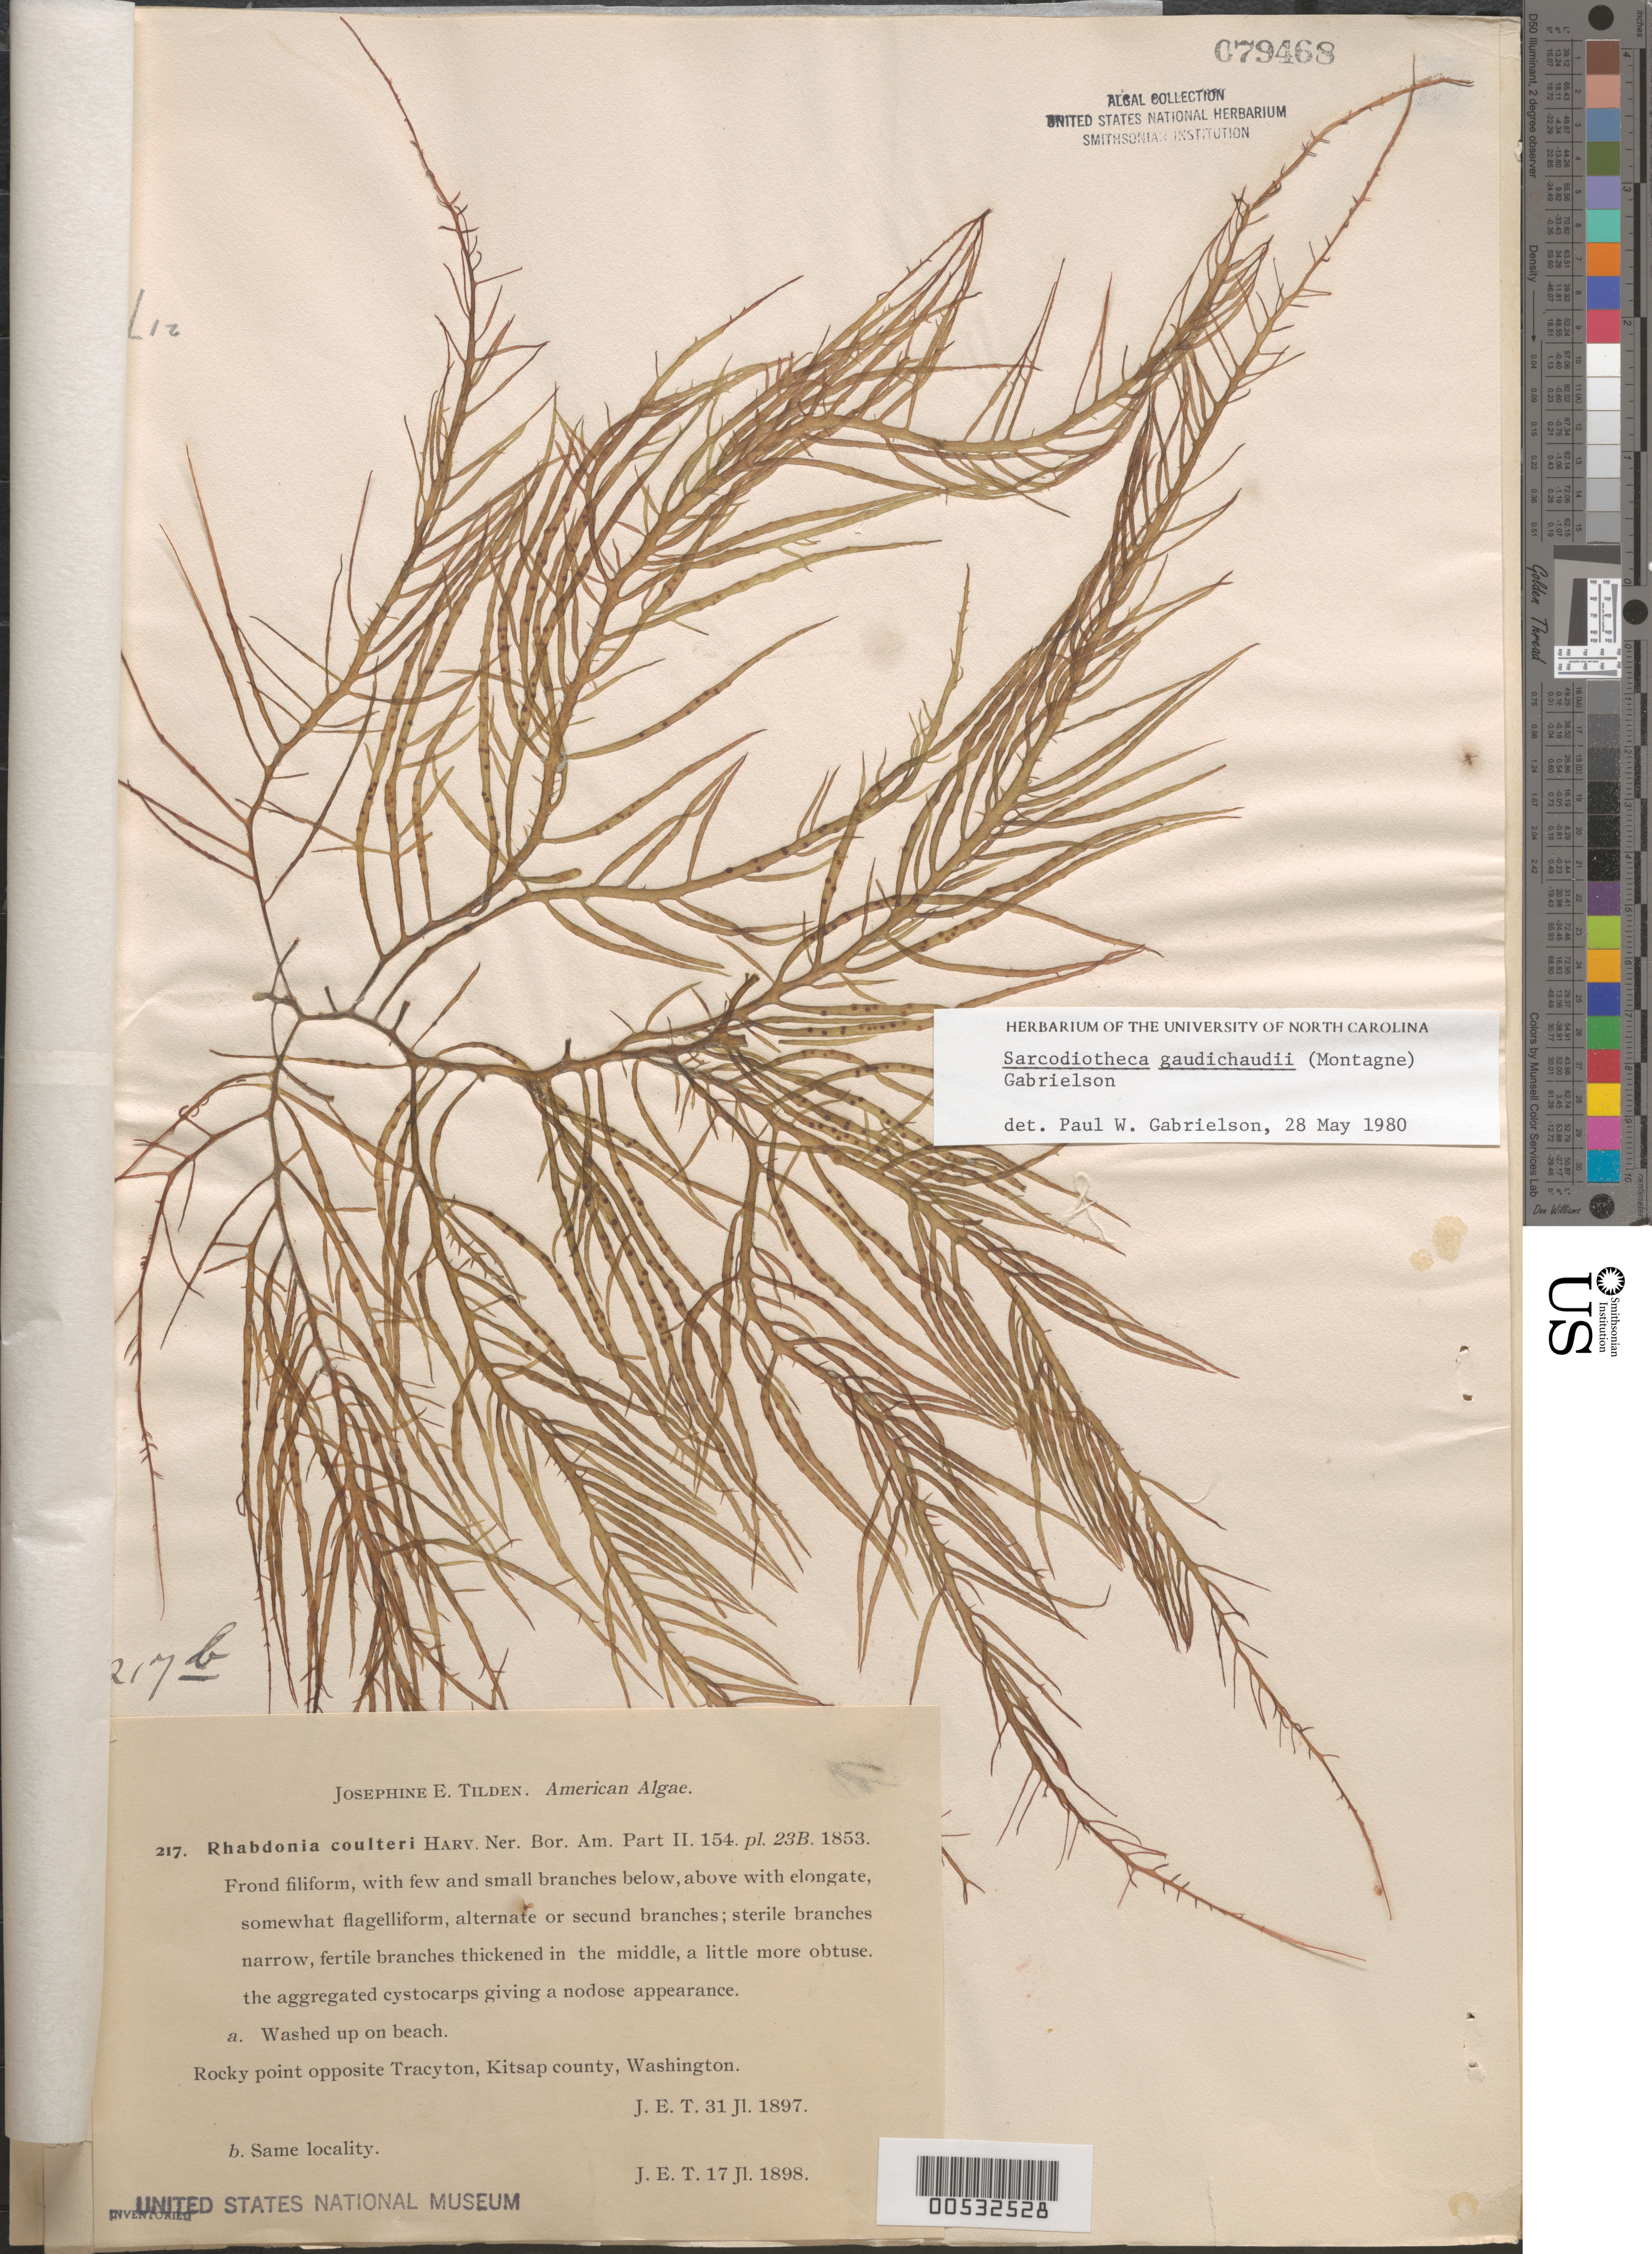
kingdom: Plantae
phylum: Rhodophyta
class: Florideophyceae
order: Gigartinales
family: Solieriaceae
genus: Sarcodiotheca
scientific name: Sarcodiotheca gaudichaudii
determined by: Gabrielson, P. W.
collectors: J. E. Tilden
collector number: JET 217b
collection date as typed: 17 Jul 1898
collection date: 1898-07-17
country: United States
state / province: Washington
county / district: Kitsap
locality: Point opposite Tracyton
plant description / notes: Tilden, American Algae, as Rhabdonia coulteri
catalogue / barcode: US 79468